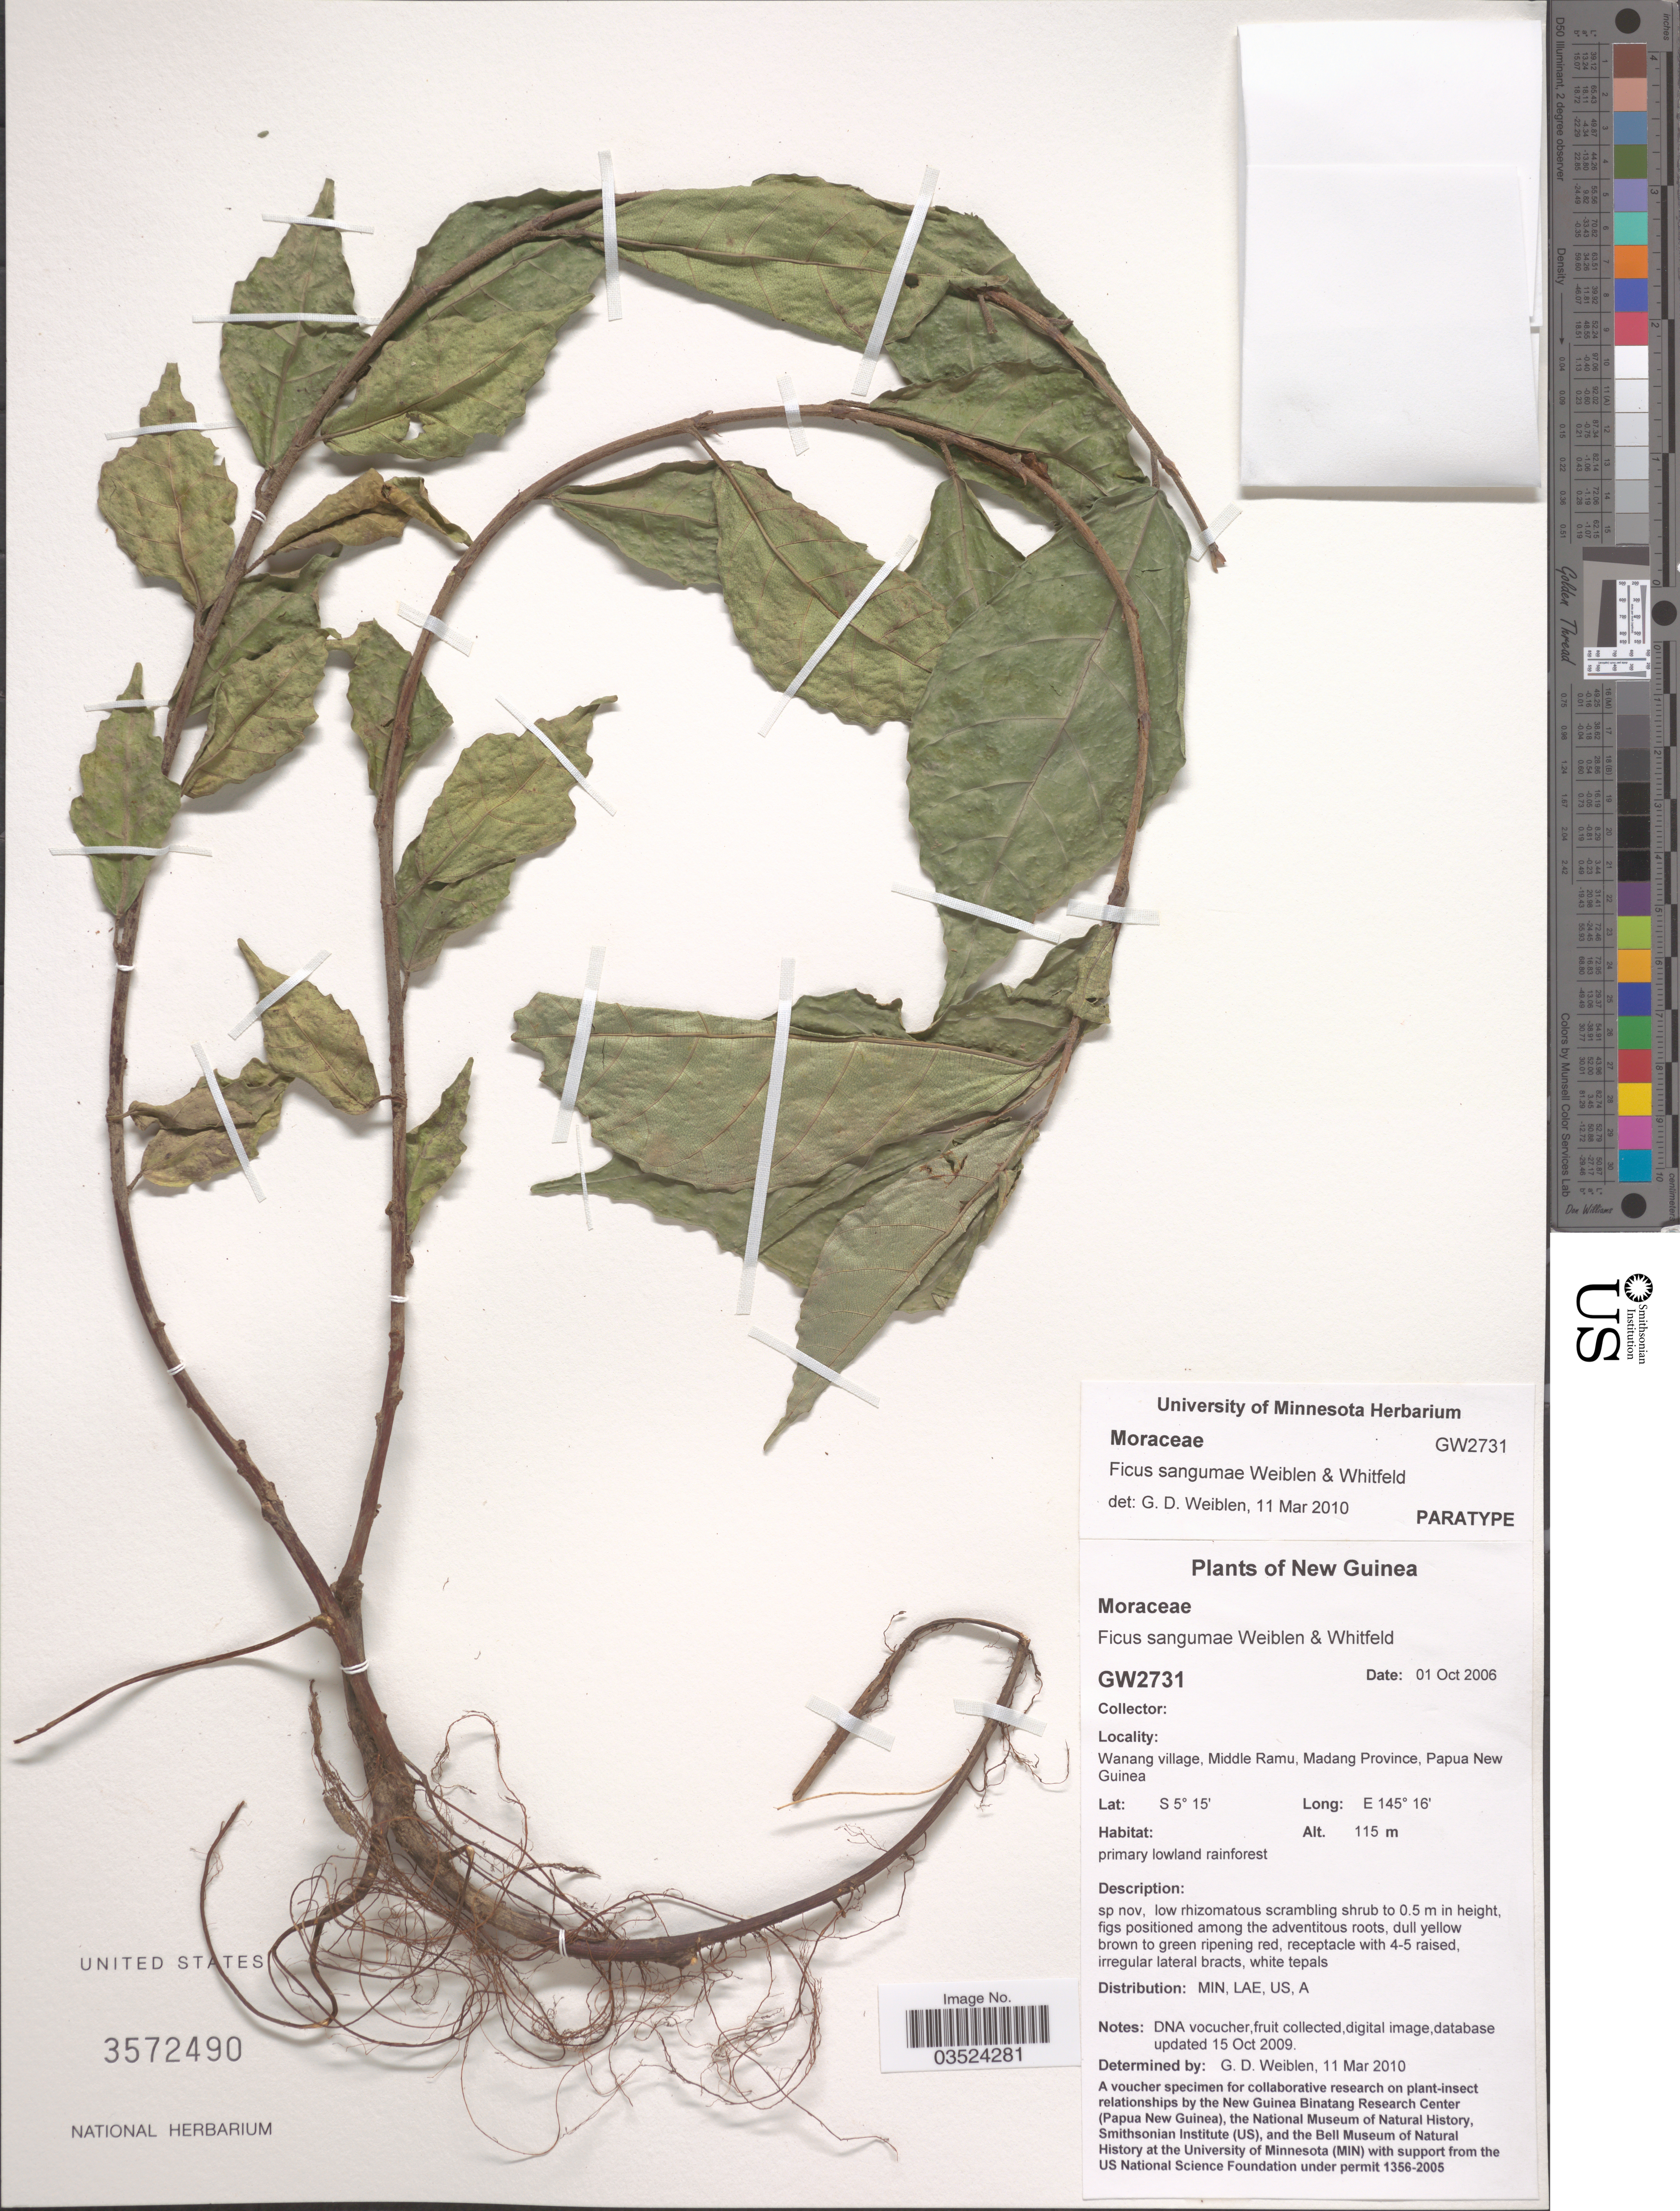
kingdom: Plantae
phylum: Tracheophyta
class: Magnoliopsida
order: Rosales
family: Moraceae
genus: Ficus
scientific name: Ficus sangumae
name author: Weiblen & Whitfeld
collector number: GW2731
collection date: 2006-10-01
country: Papua New Guinea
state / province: Madang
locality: New Guinea. Wanang village, Middle Ramu.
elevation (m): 115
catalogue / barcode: US 3572490